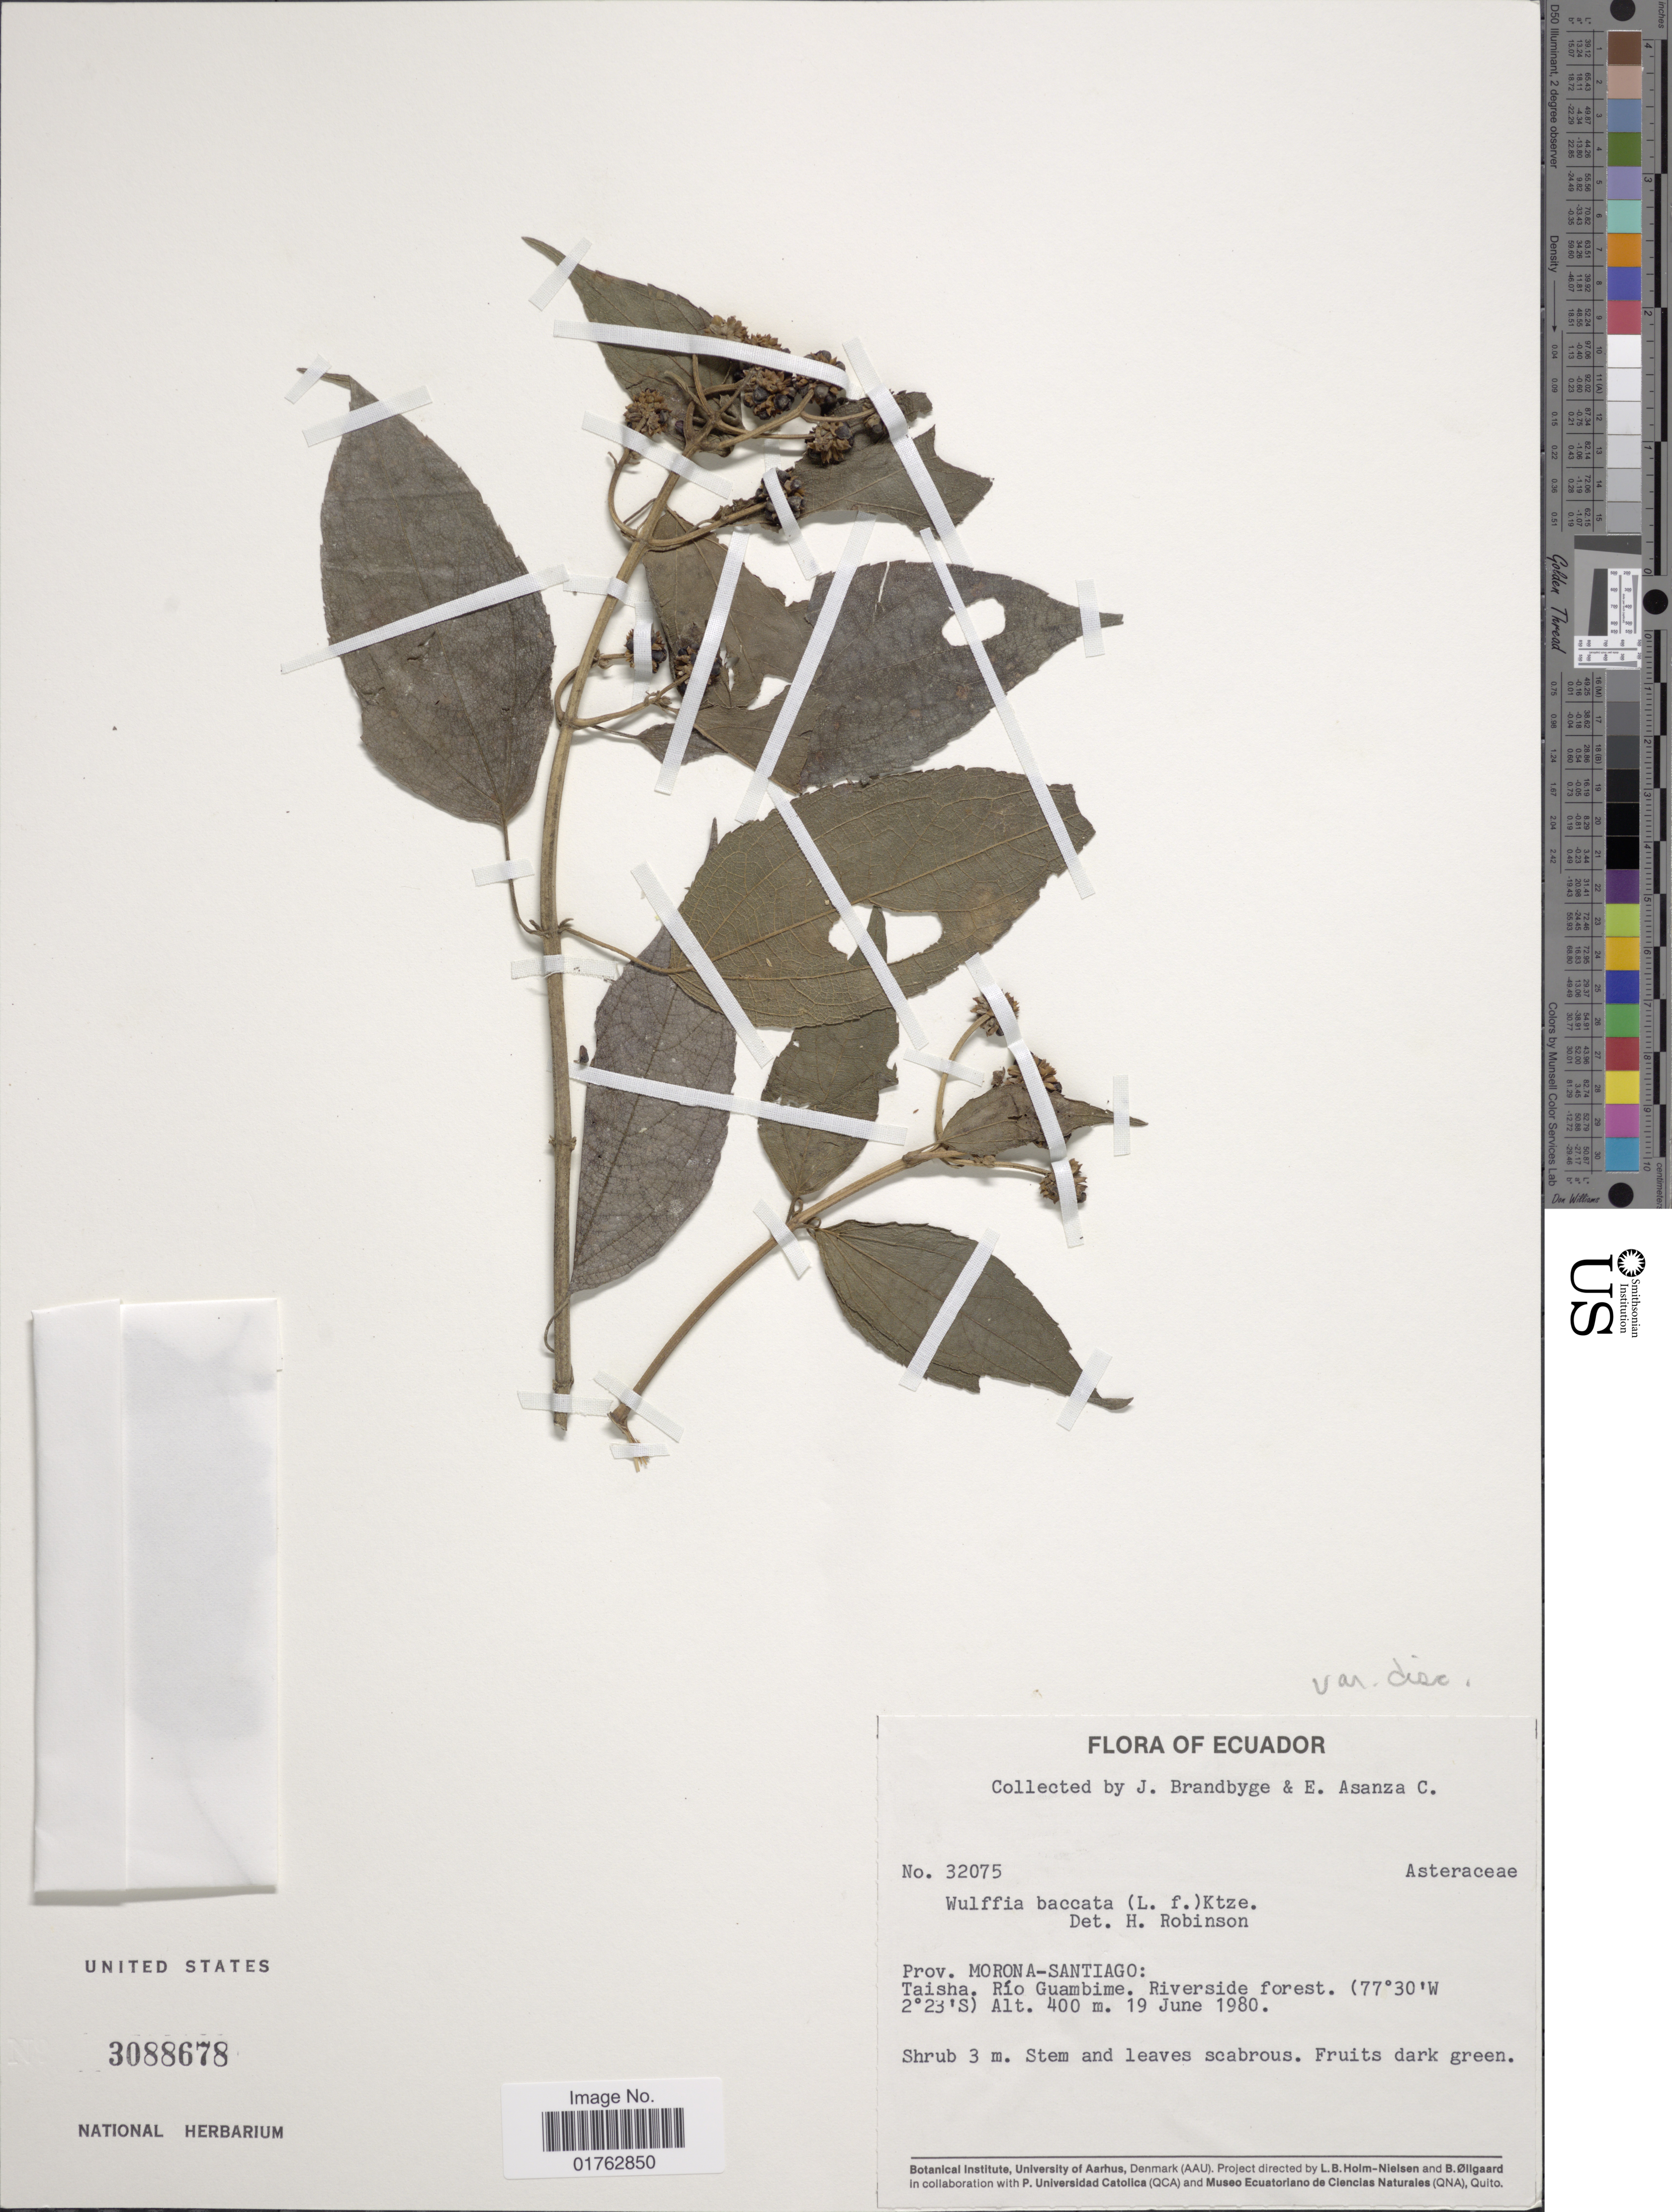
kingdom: Plantae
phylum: Tracheophyta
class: Magnoliopsida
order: Asterales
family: Asteraceae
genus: Wulffia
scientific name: Wulffia baccata var. discoidea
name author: S.F. Blake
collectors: J. Brandbyge & E. Asanza C.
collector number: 32075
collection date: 1980-06-19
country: Ecuador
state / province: Morona-Santiago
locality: Taisha, Rio Guambime, Riverside forest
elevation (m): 400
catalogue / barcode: US 3088676